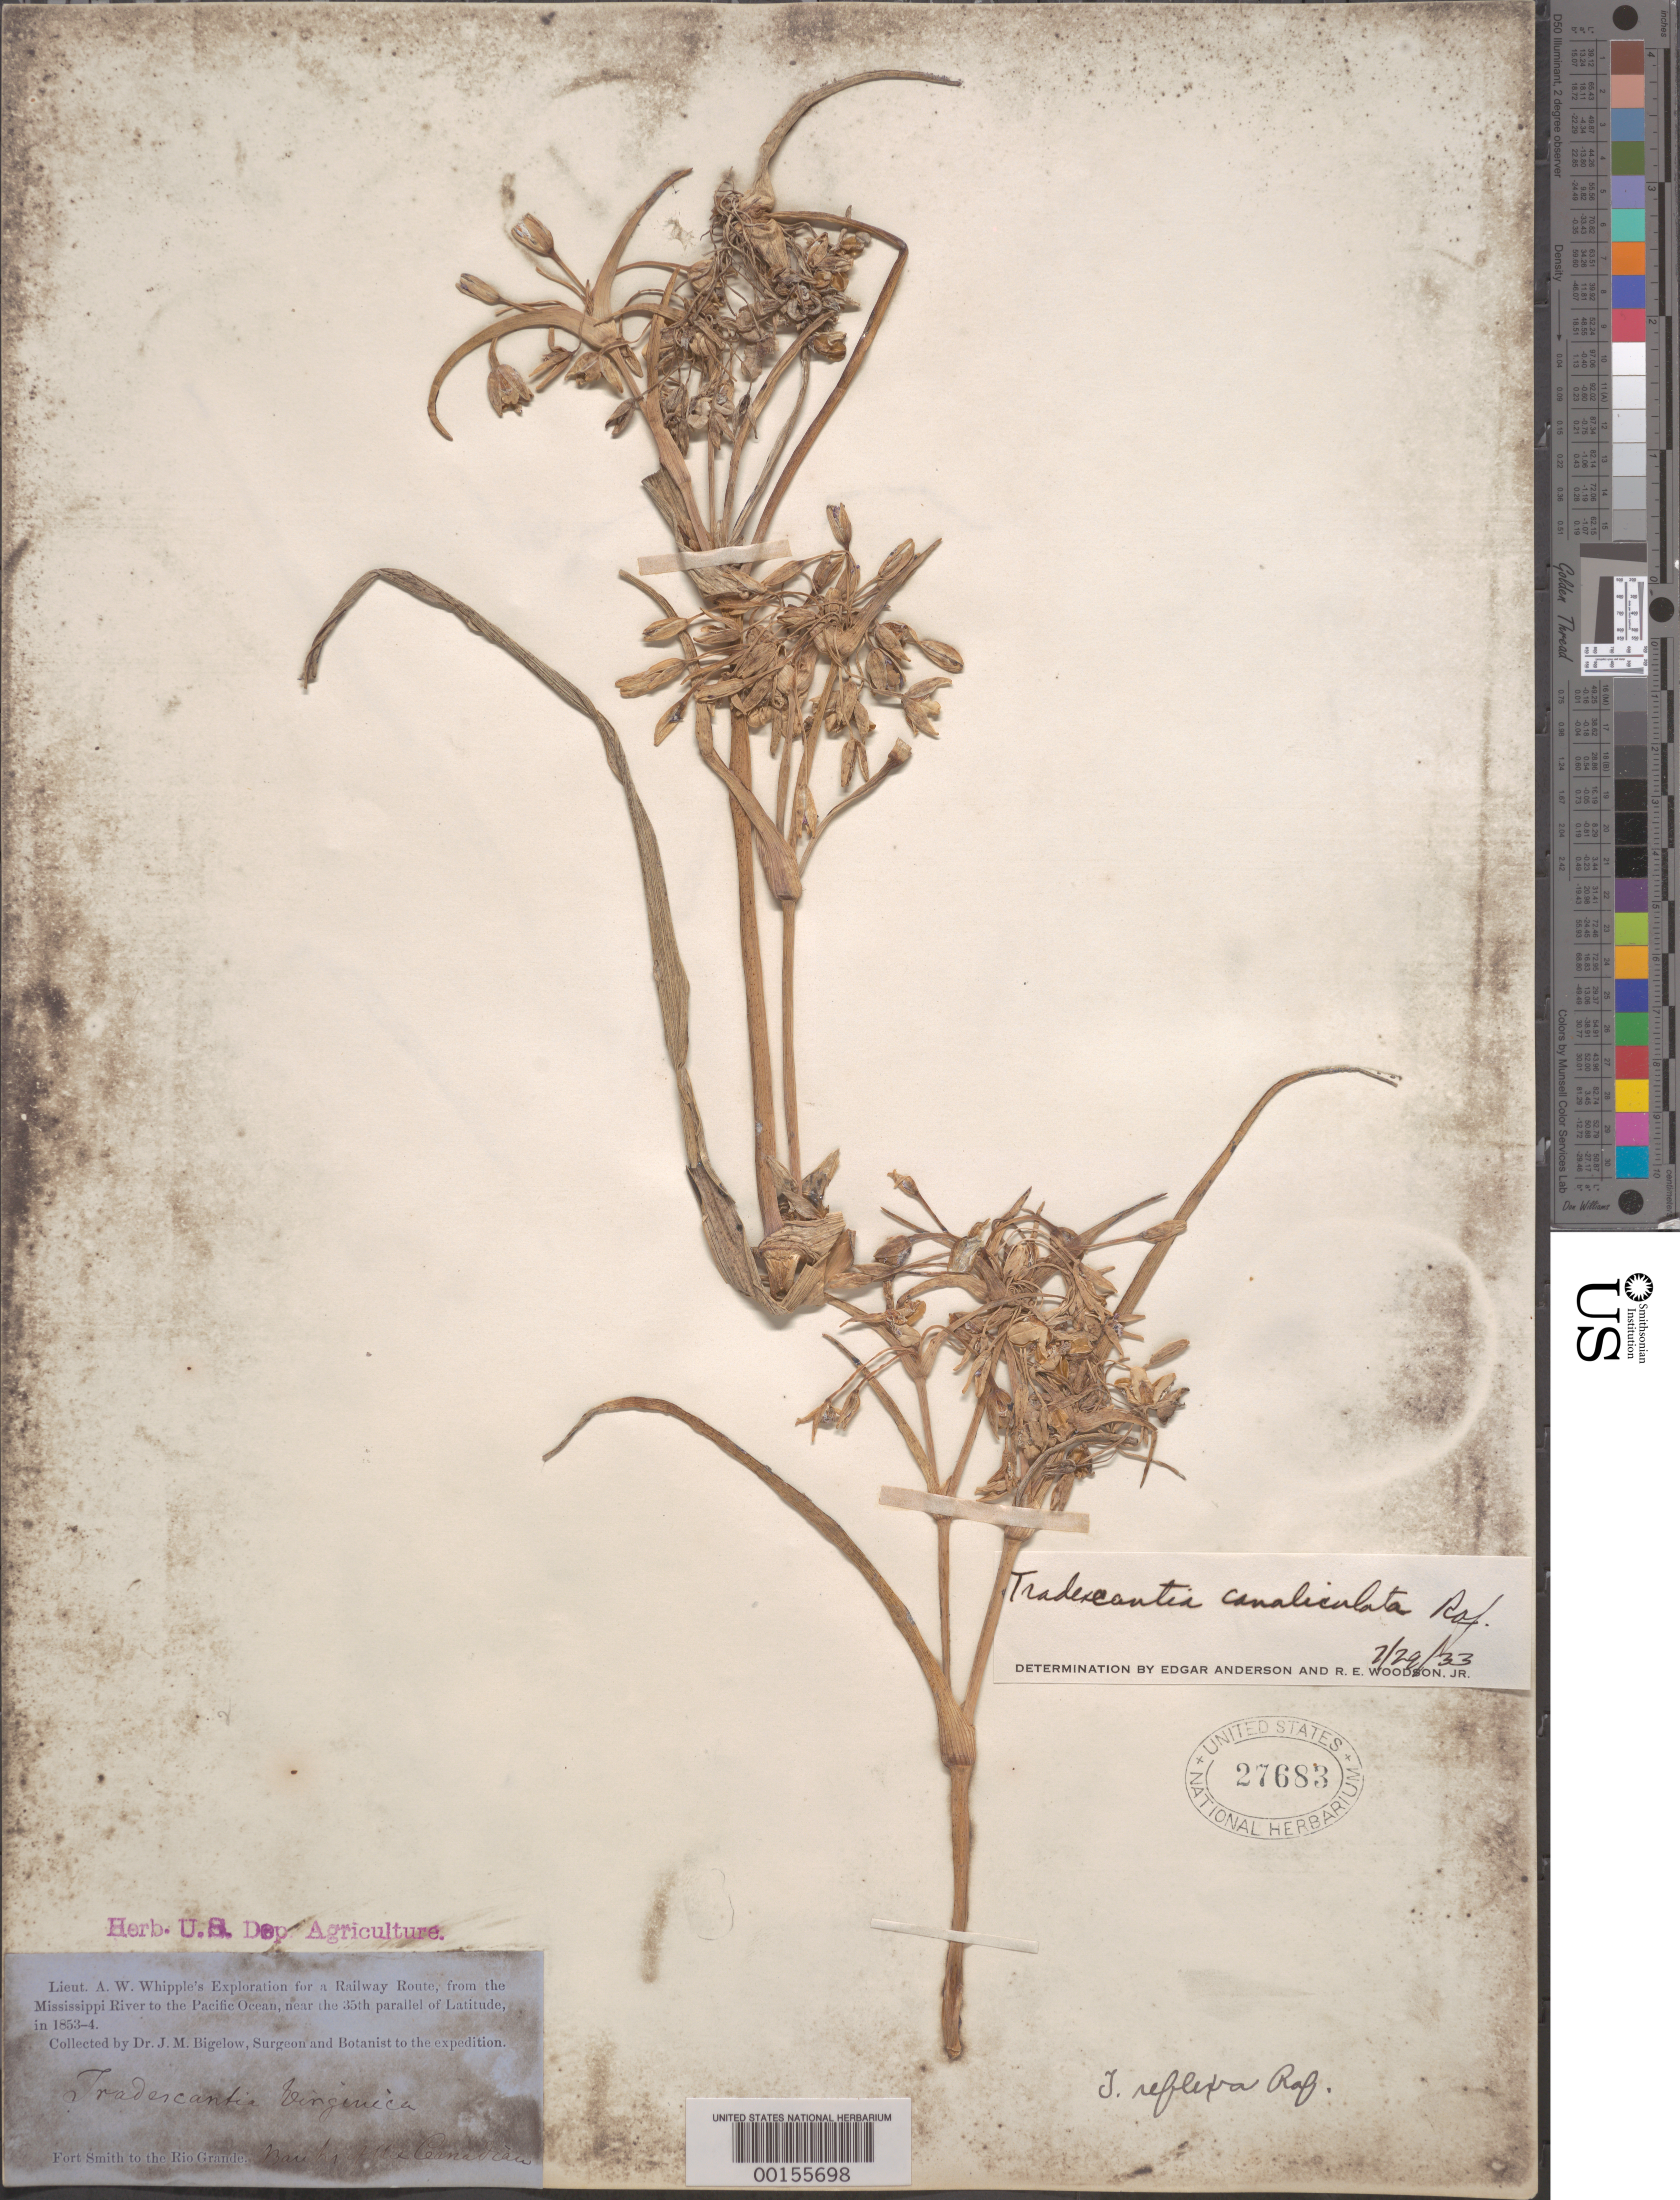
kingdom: Plantae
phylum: Tracheophyta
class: Liliopsida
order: Commelinales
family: Commelinaceae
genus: Tradescantia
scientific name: Tradescantia ohiensis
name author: Raf.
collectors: J. M. Bigelow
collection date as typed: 1853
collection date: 1853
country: United States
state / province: Arkansas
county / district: Sebastian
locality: Fort smith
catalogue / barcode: US 27683